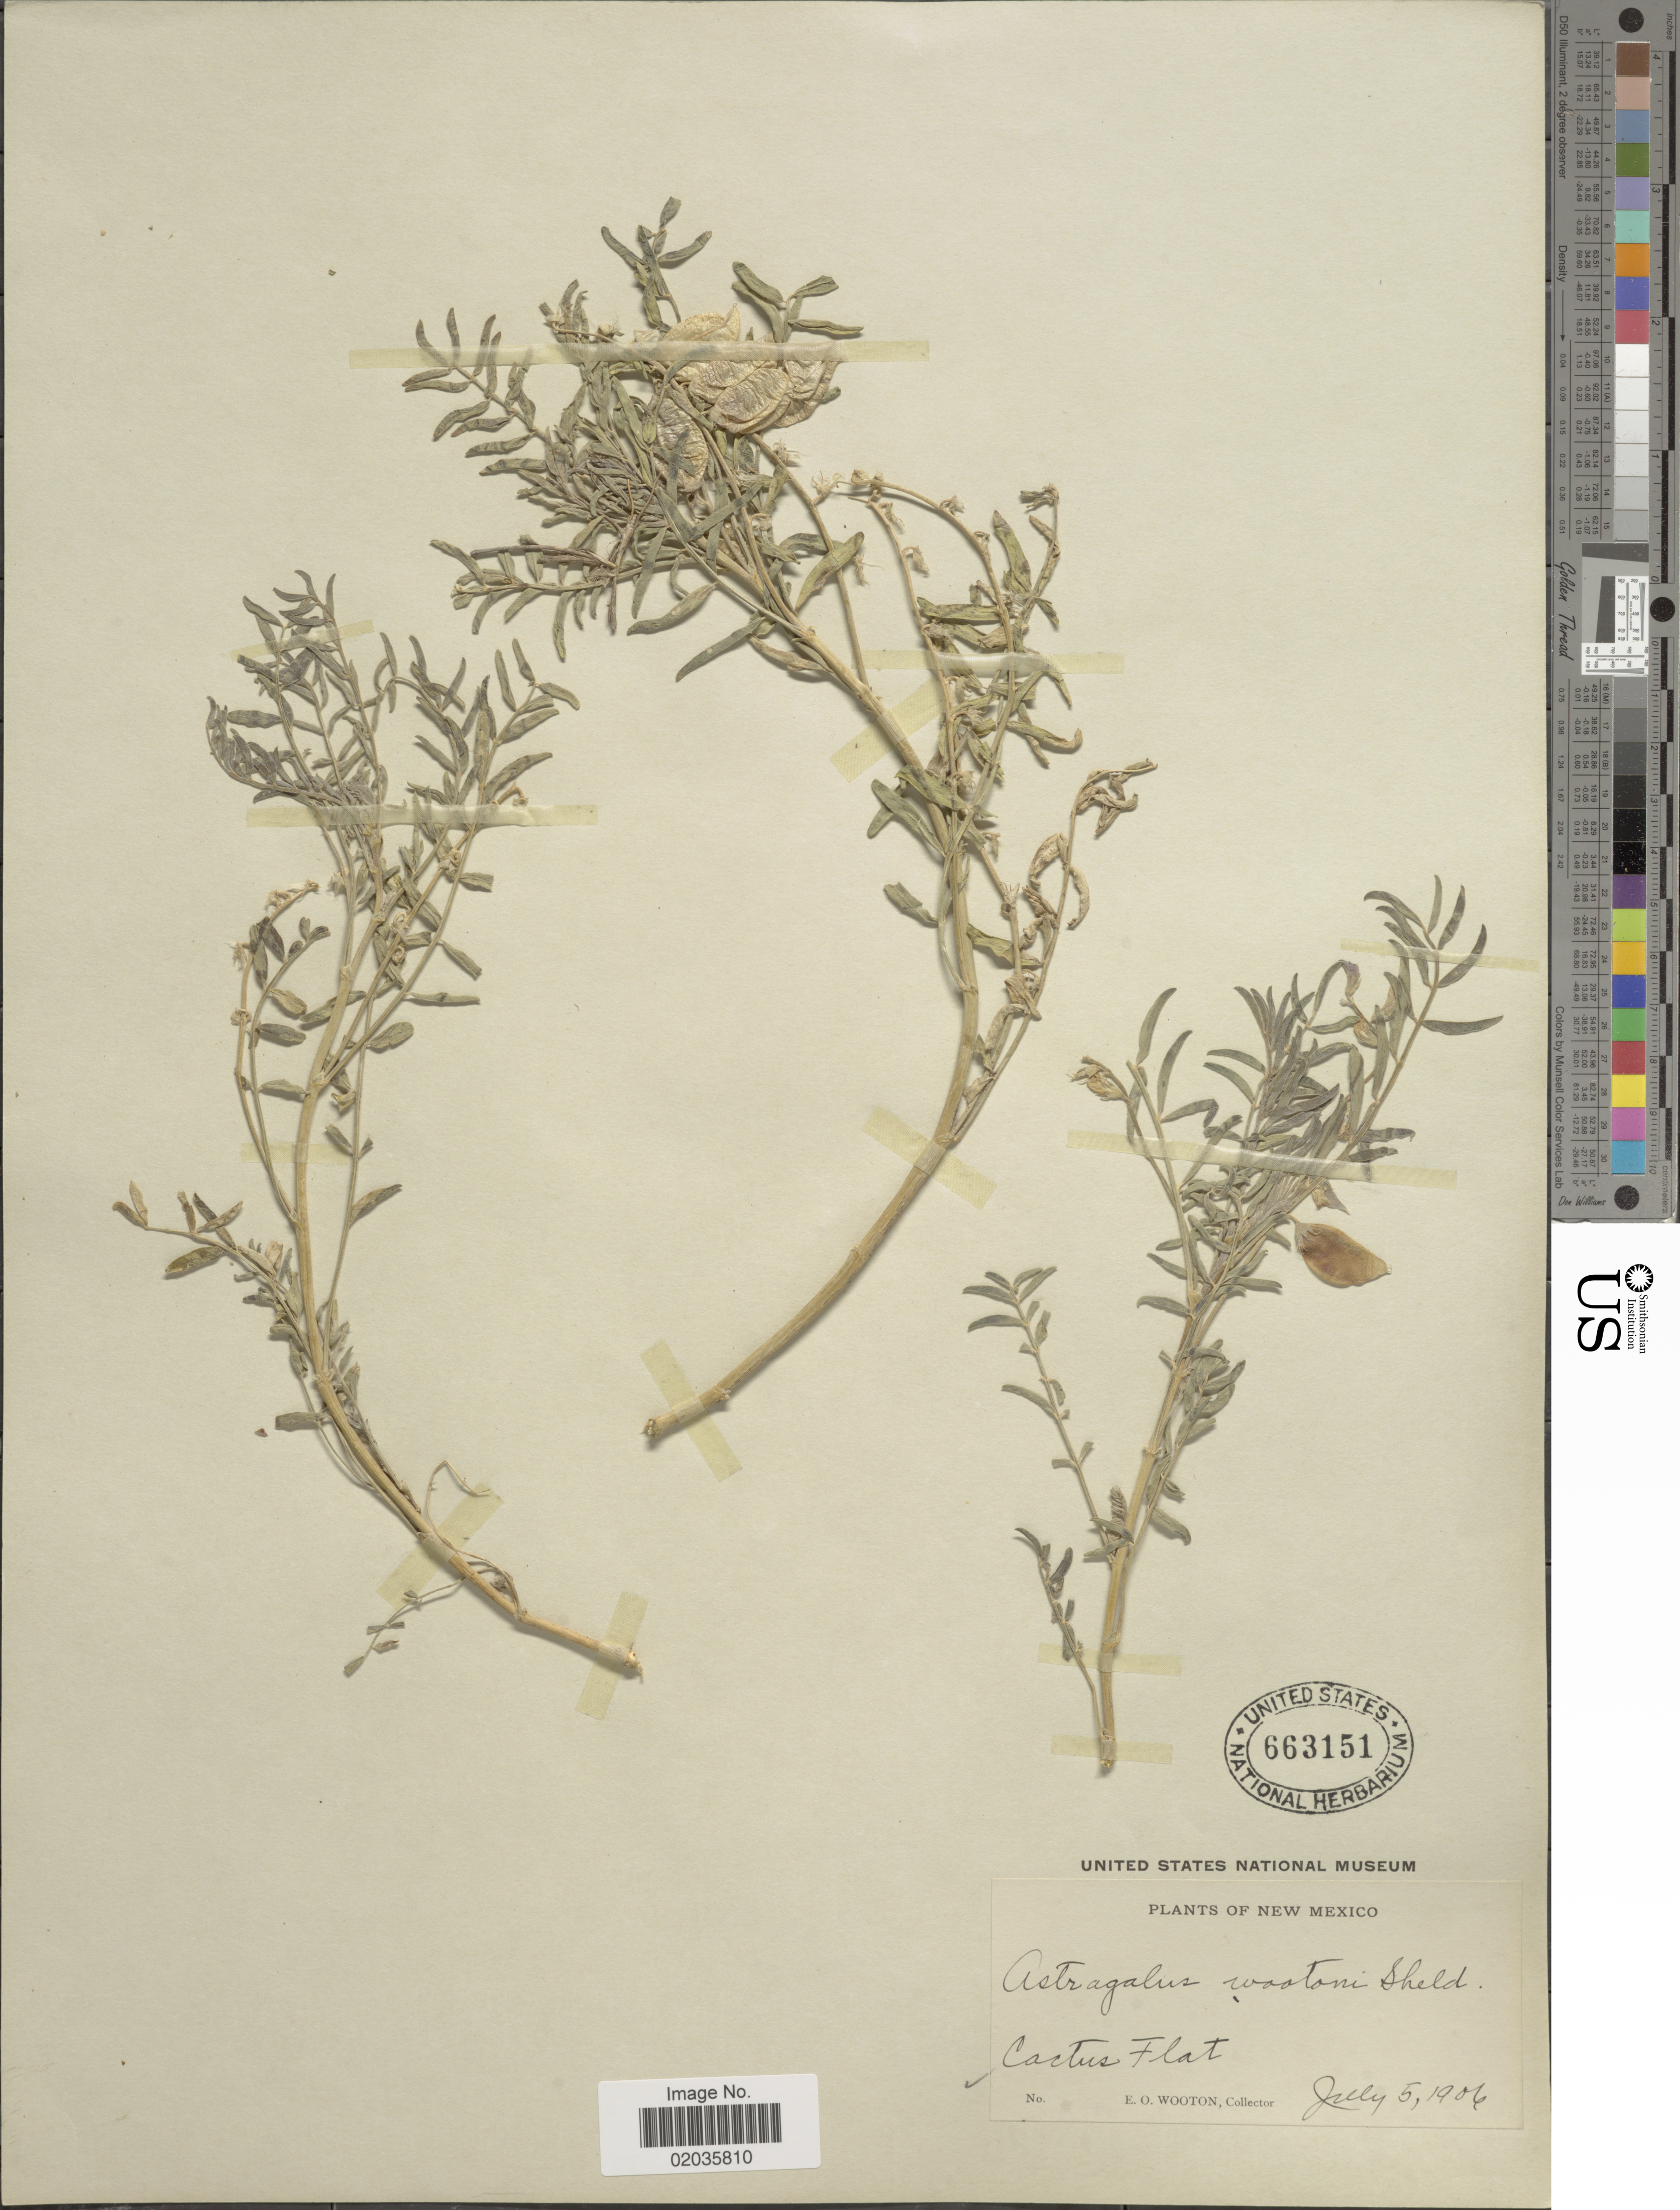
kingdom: Plantae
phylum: Tracheophyta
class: Magnoliopsida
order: Fabales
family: Fabaceae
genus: Astragalus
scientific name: Astragalus wootonii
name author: E. Sheld.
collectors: E. O. Wooton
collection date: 1906-07-05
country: United States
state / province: New Mexico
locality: Cactus Flat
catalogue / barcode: US 663151